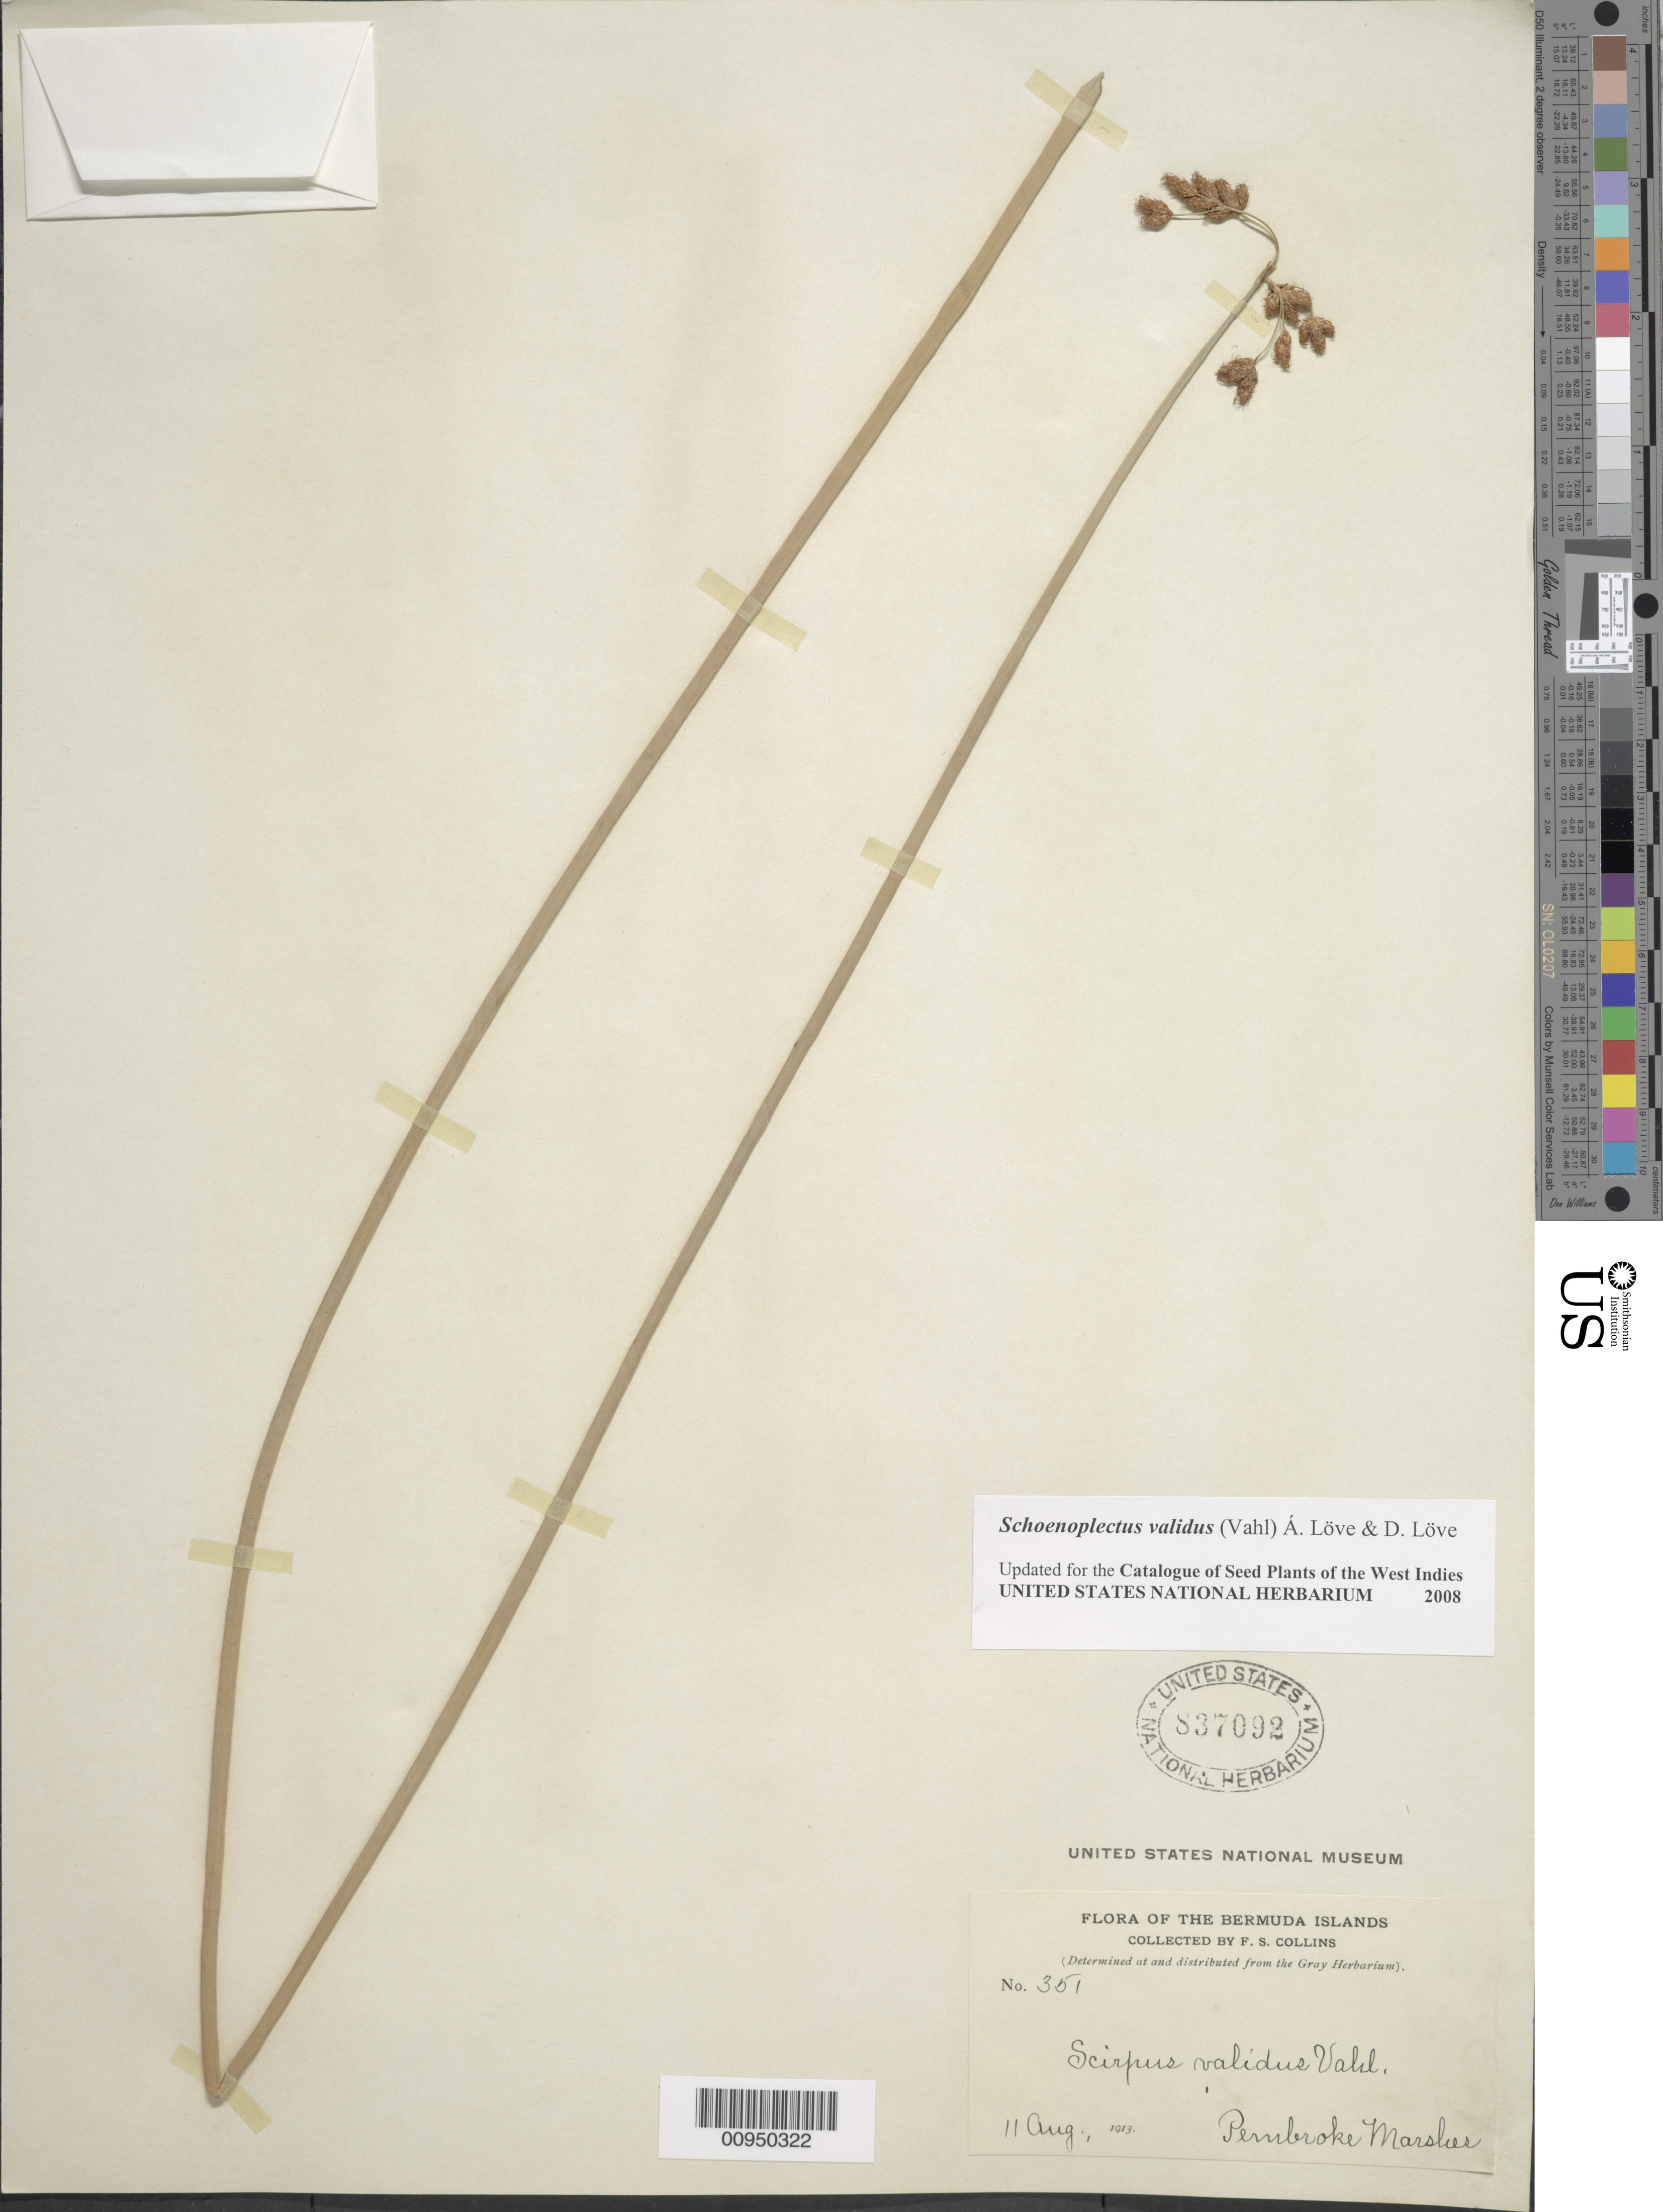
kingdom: Plantae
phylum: Tracheophyta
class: Liliopsida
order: Poales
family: Cyperaceae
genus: Schoenoplectus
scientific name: Schoenoplectus validus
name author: (Vahl) Á. Löve & D. Löve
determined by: Strong, M. T., (US), Smithsonian Institution - National Museum of Natural History (UNITED STATES)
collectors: F. Collins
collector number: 351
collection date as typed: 11 Aug 1913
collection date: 1913-08-11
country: Bermuda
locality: Pembroke Marshes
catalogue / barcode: US 837092